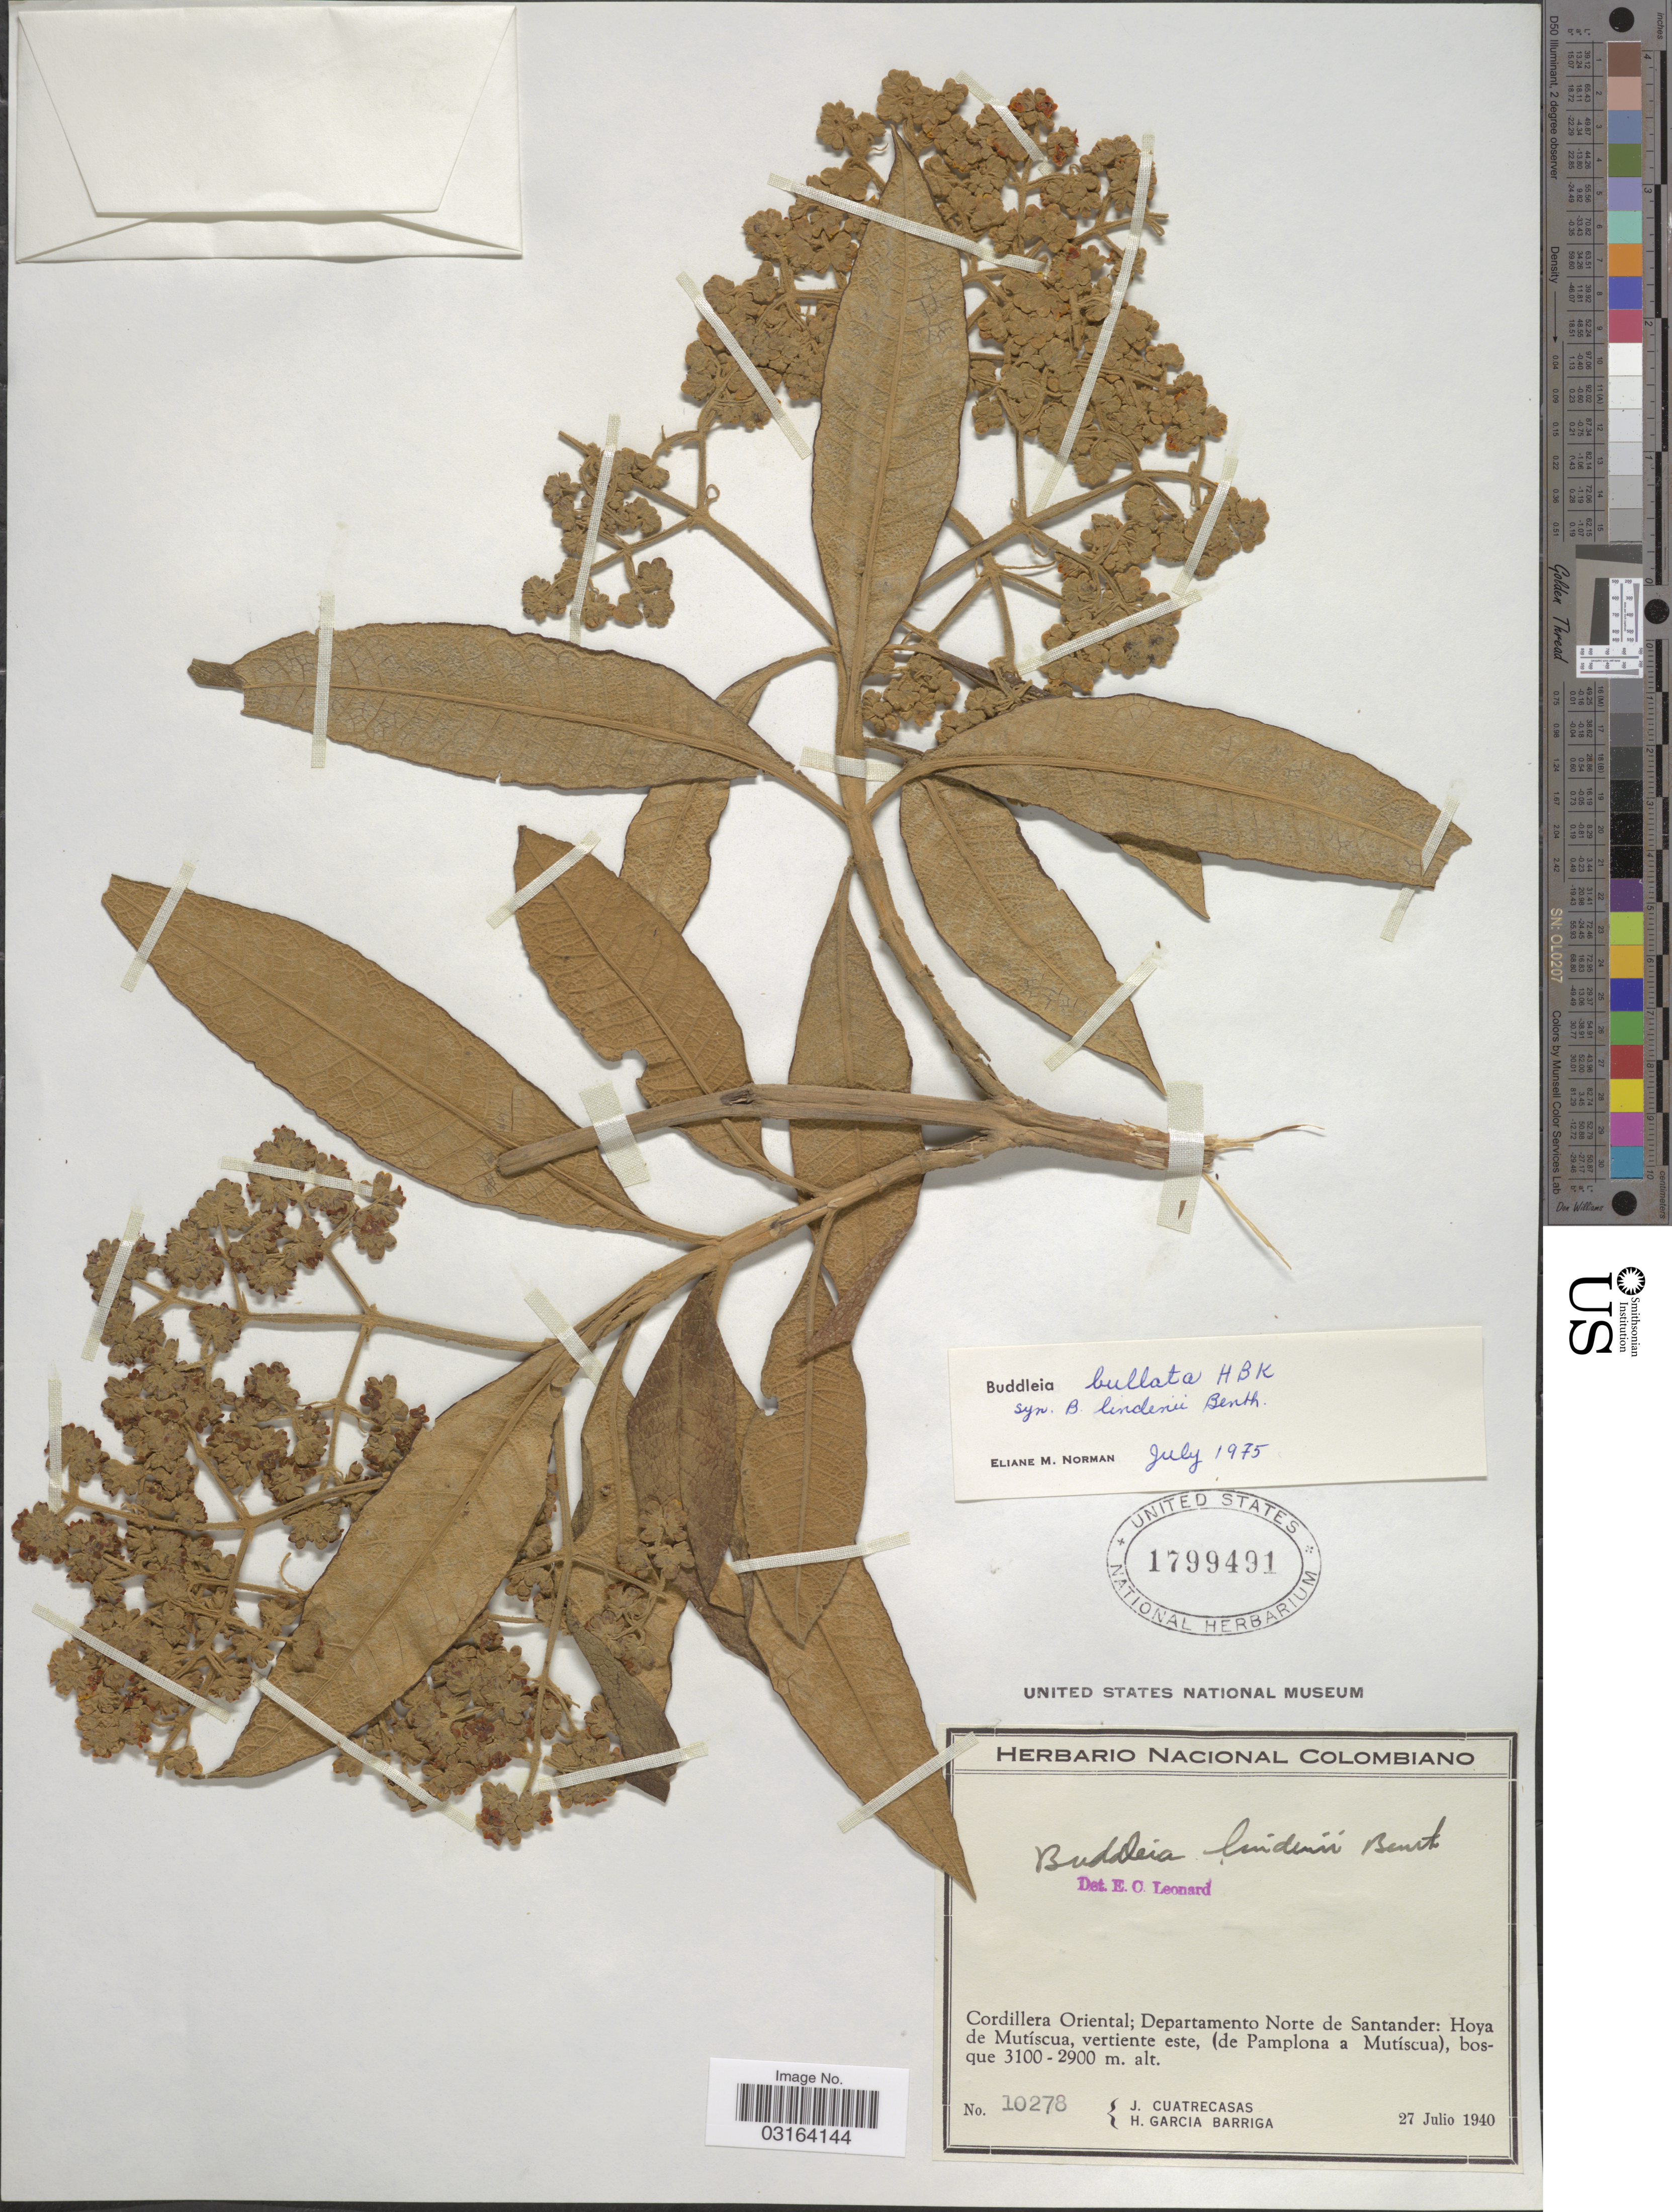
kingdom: Plantae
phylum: Tracheophyta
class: Magnoliopsida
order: Lamiales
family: Scrophulariaceae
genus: Buddleja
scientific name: Buddleja bullata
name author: Kunth in Humb. & et al.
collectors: J. Cuatrecasas & H. García Barriga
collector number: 10278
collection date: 1940-07-27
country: Colombia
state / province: Norte de Santander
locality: Cordillera Oriental; Departamento Norte de Santander: Hoya de Mutíscua, vertiente este, (de Pamplona a Mutíscua).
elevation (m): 2900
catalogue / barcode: US 1799491